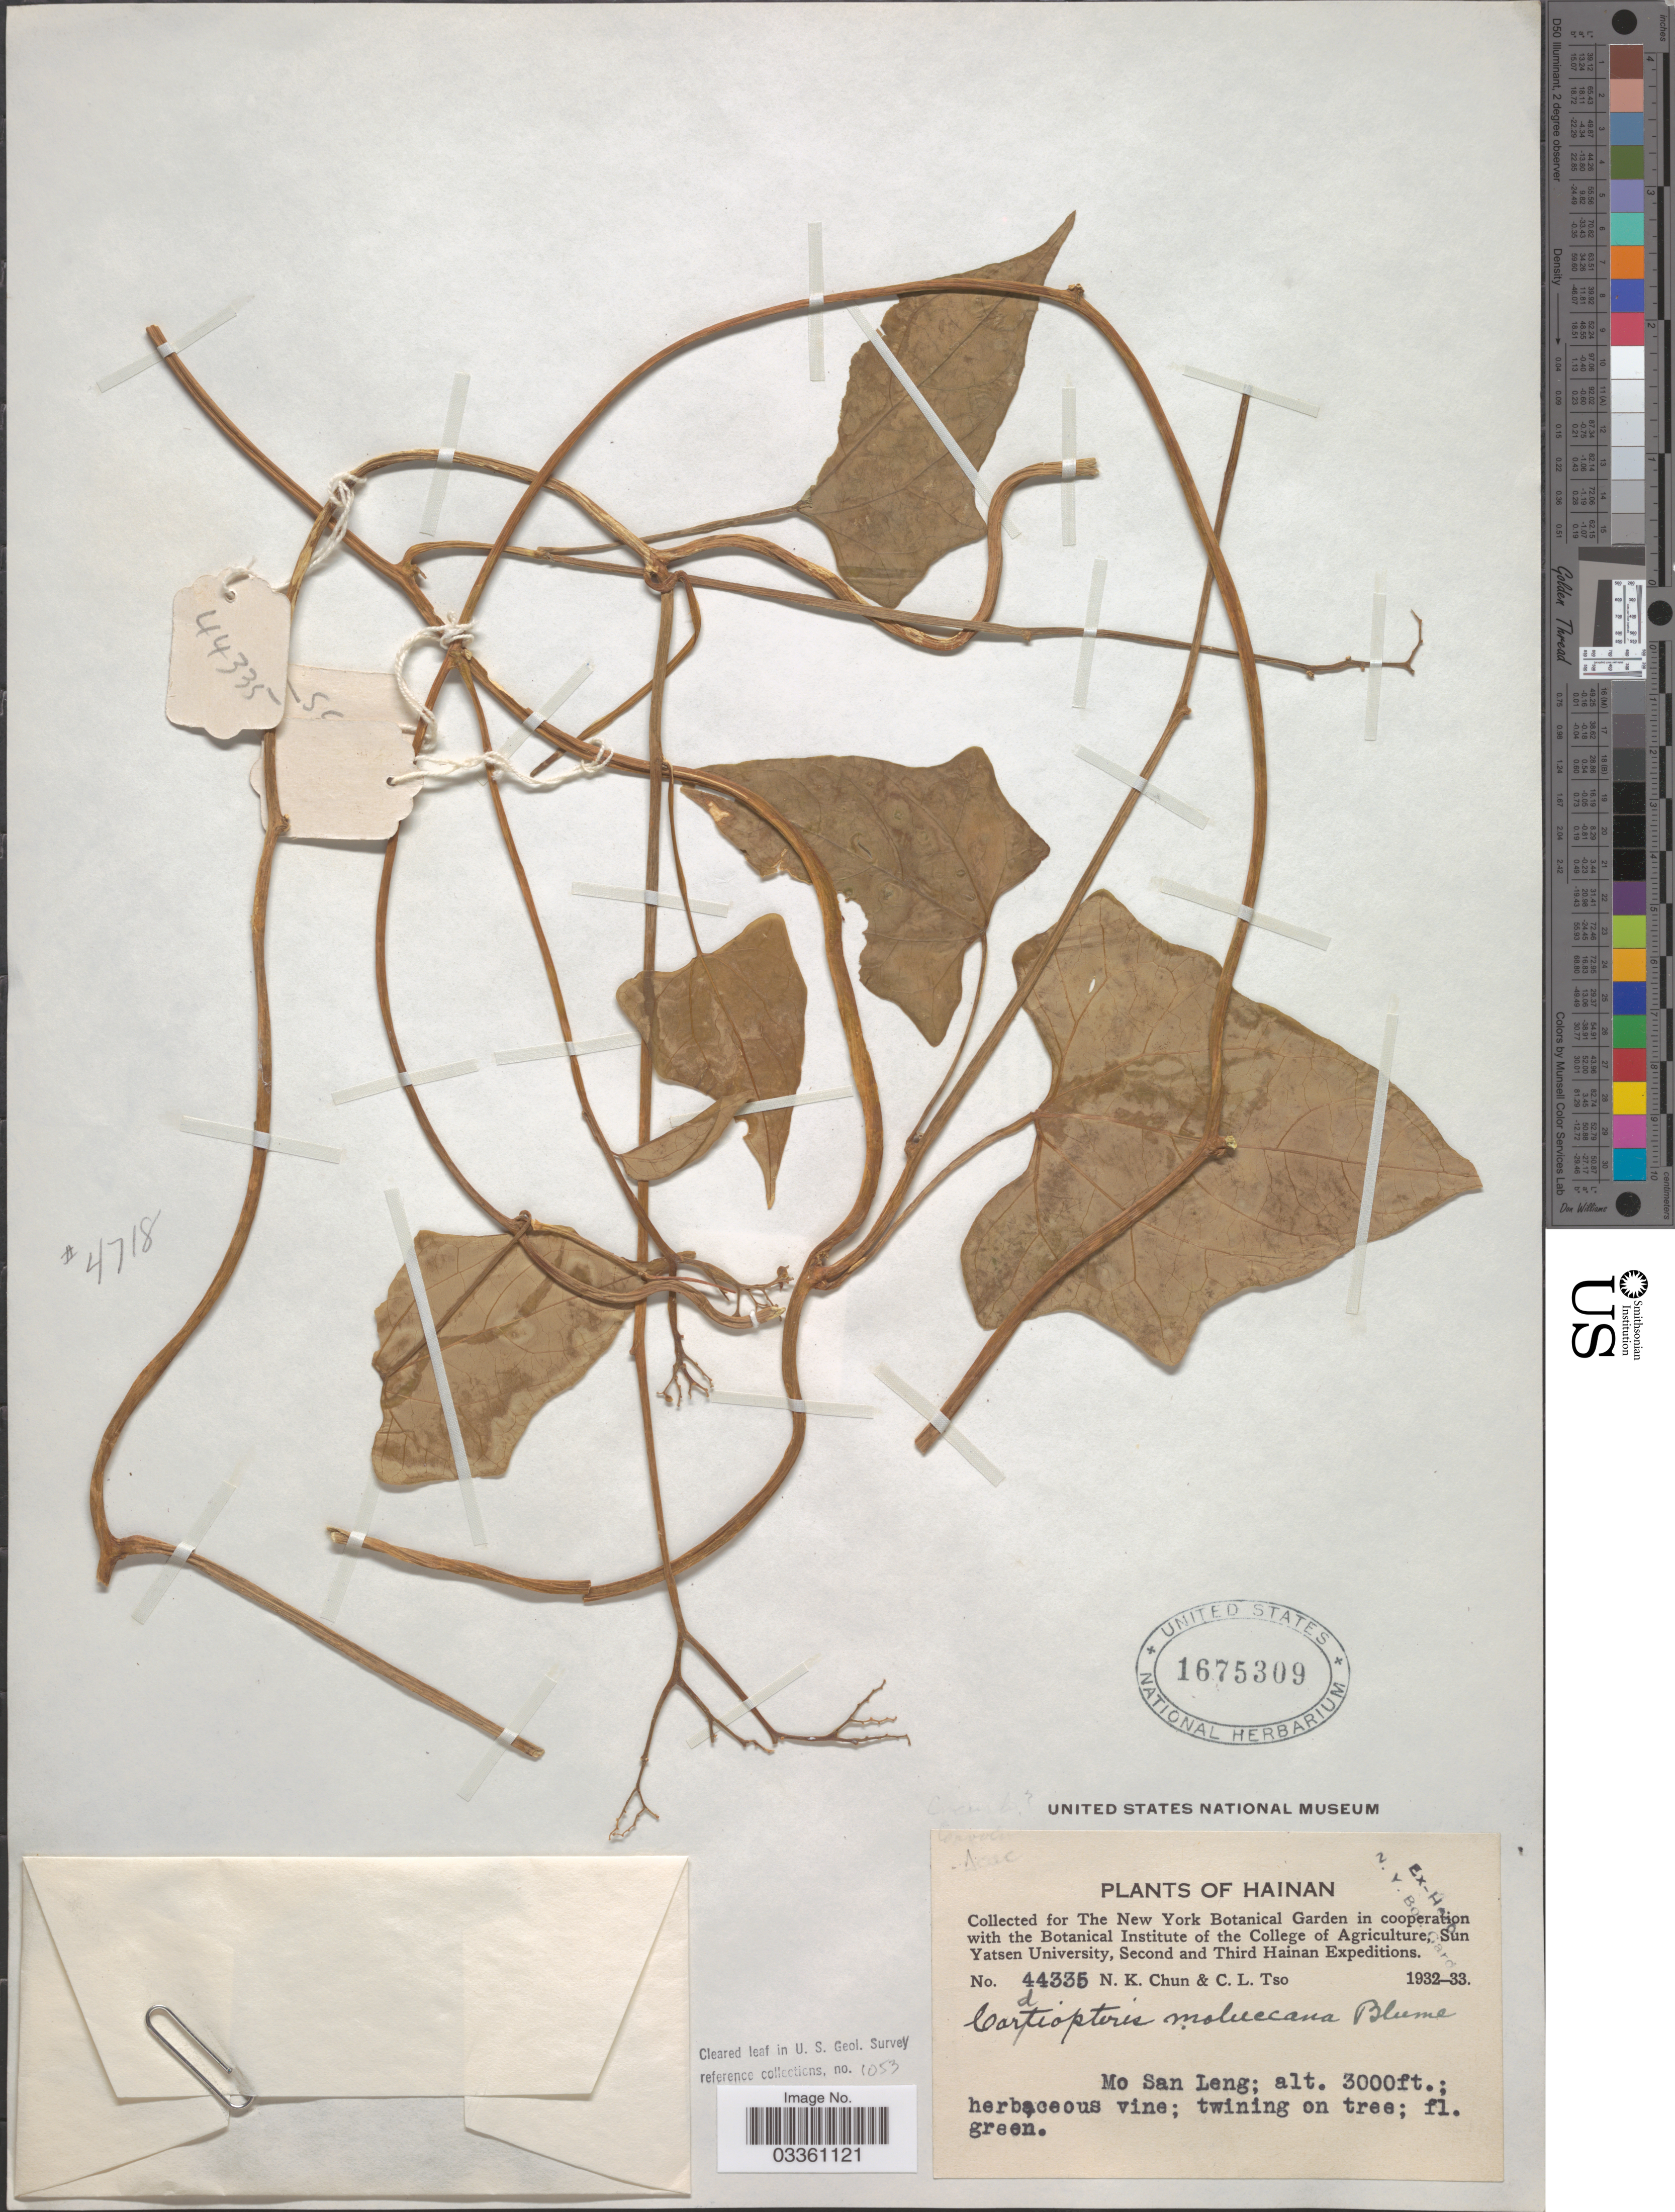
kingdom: Plantae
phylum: Tracheophyta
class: Magnoliopsida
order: Cardiopteridales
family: Cardiopteridaceae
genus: Cardiopteris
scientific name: Cardiopteris lobata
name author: Wall.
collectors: N. K. Chun & C. Tso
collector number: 44335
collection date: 1932/1933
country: China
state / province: Hainan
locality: Mo San Leng.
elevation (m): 914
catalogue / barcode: US 1675309